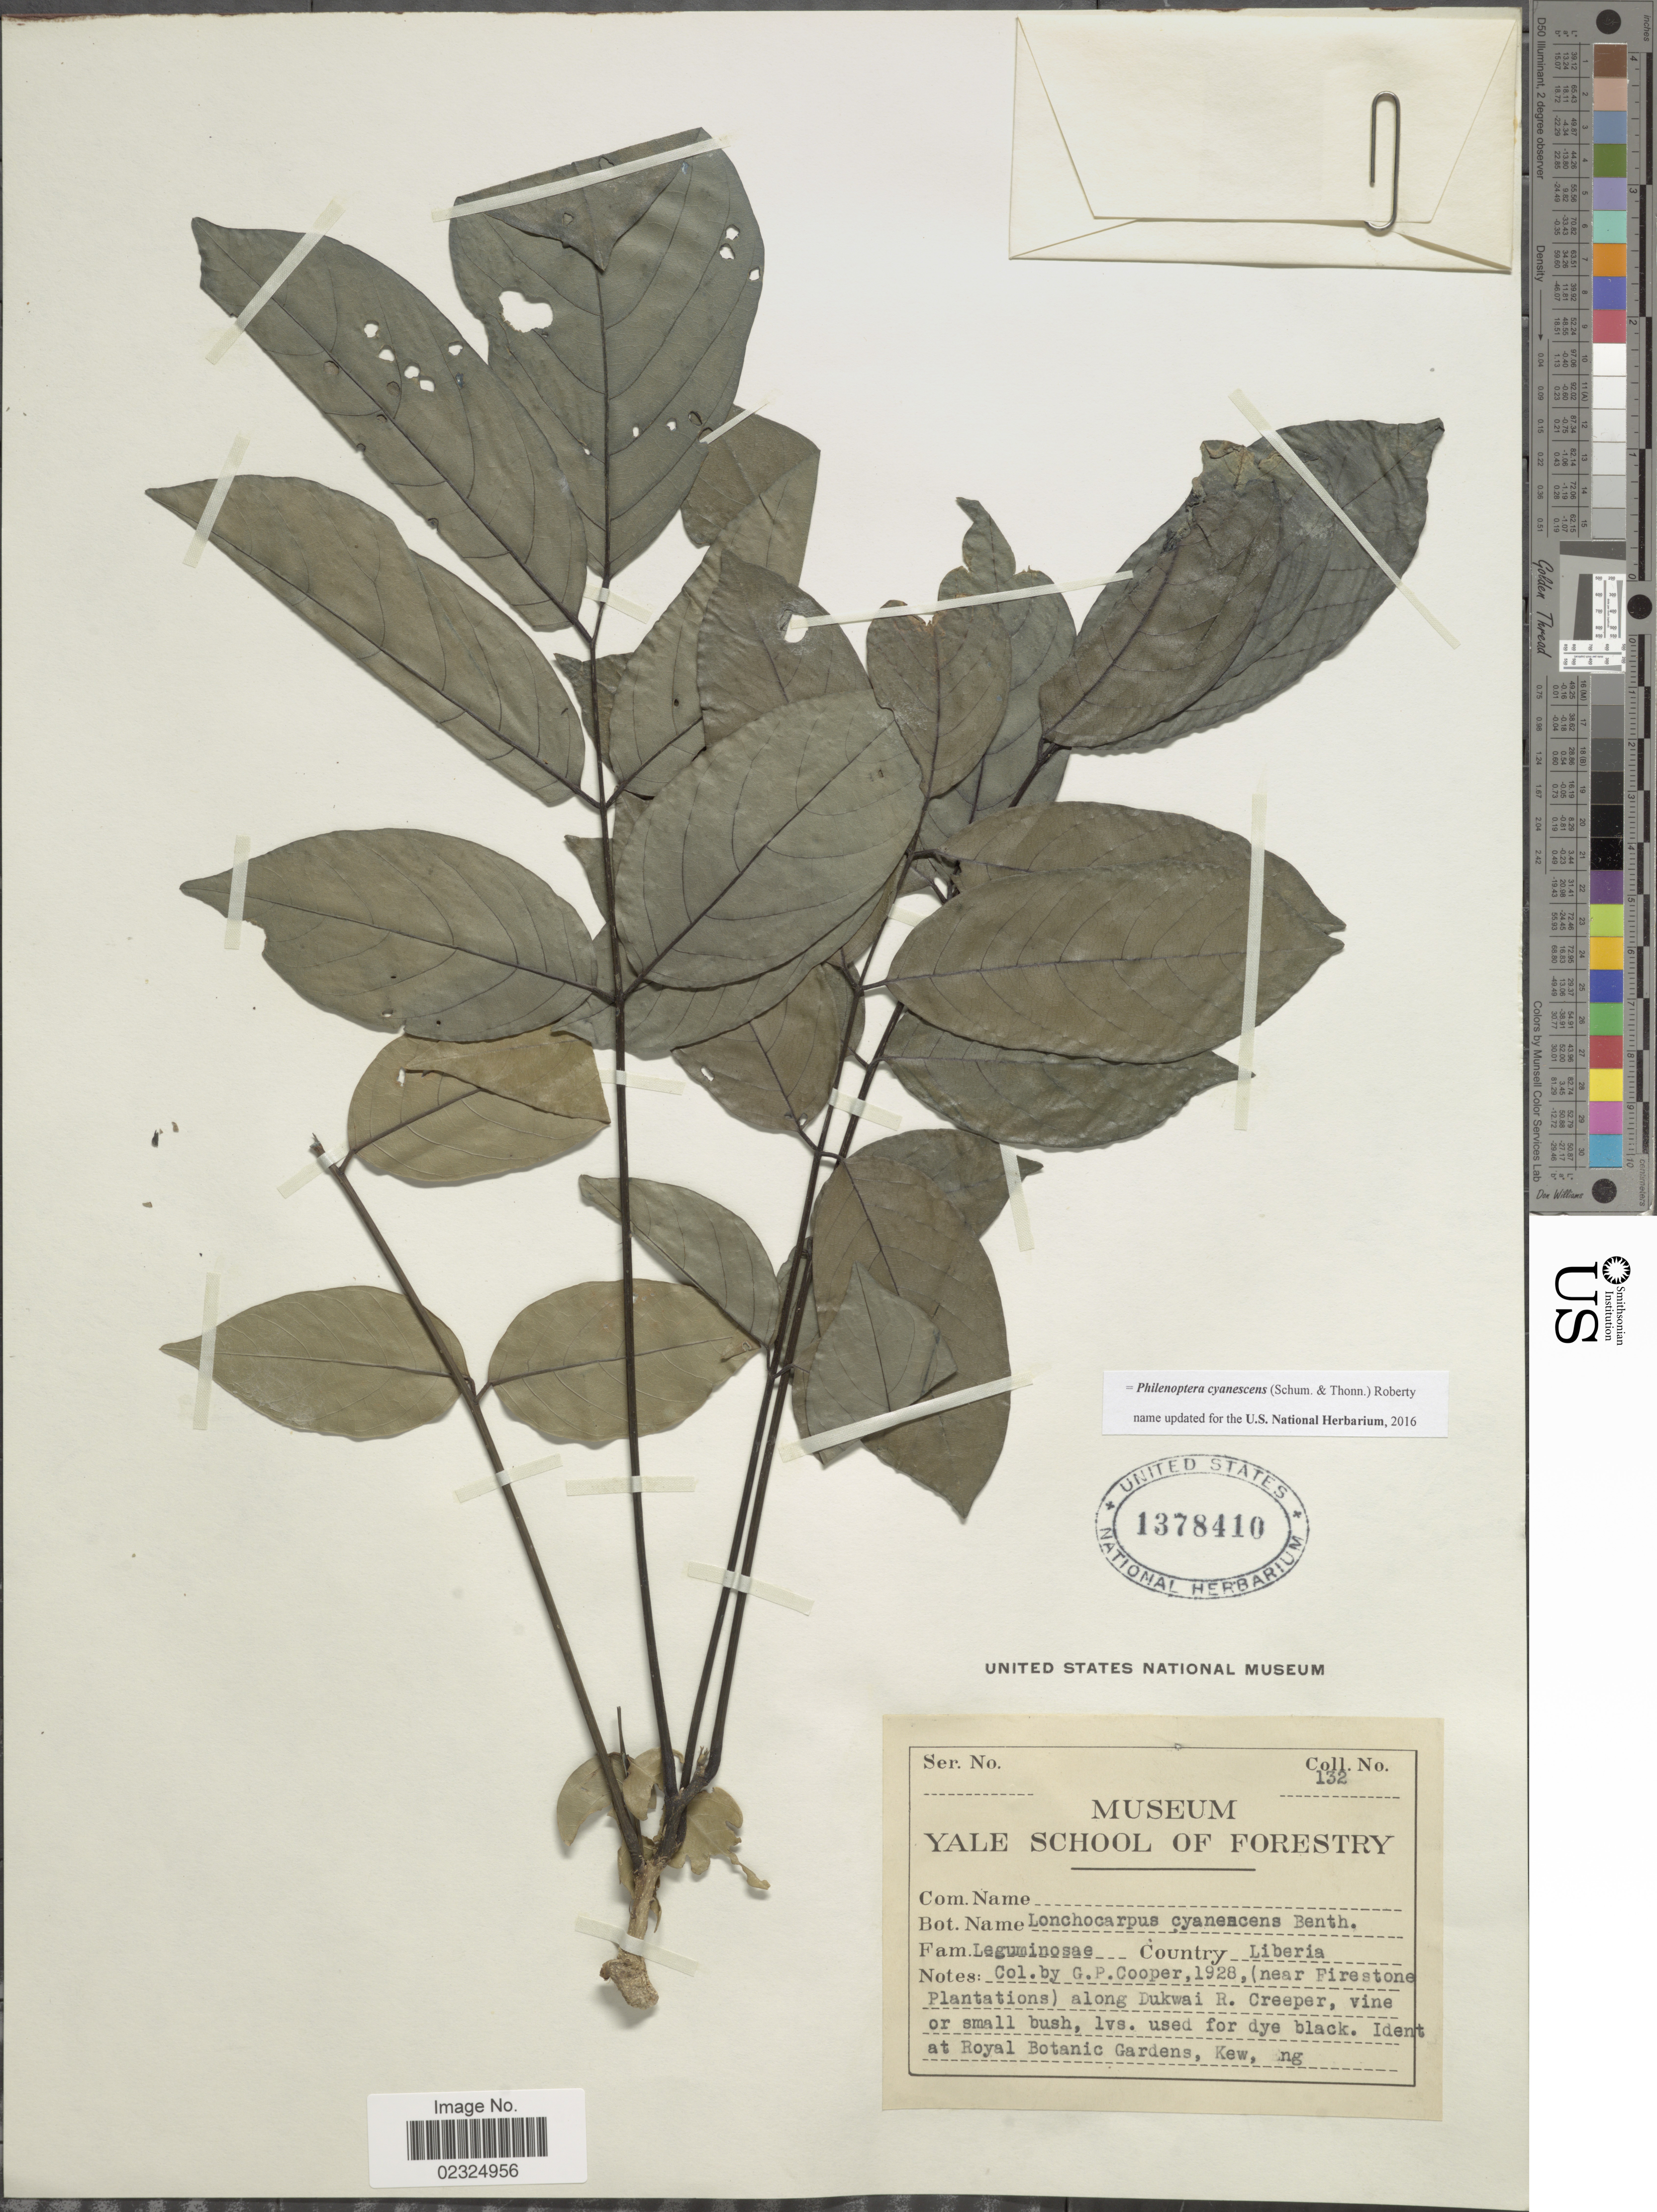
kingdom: Plantae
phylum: Tracheophyta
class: Magnoliopsida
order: Fabales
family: Fabaceae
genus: Philenoptera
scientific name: Philenoptera cyanescens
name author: (Schumach. & Thonn.) Roberty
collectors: G. Cooper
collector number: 132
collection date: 1928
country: Liberia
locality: (near Firestone Plantations) along Dukwai R. Creeper, vine or small bush, lvs. used for dye black, Ident. at Royal Botanic Gardens, Kew, Eng. [unsure placement]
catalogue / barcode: US 1378410